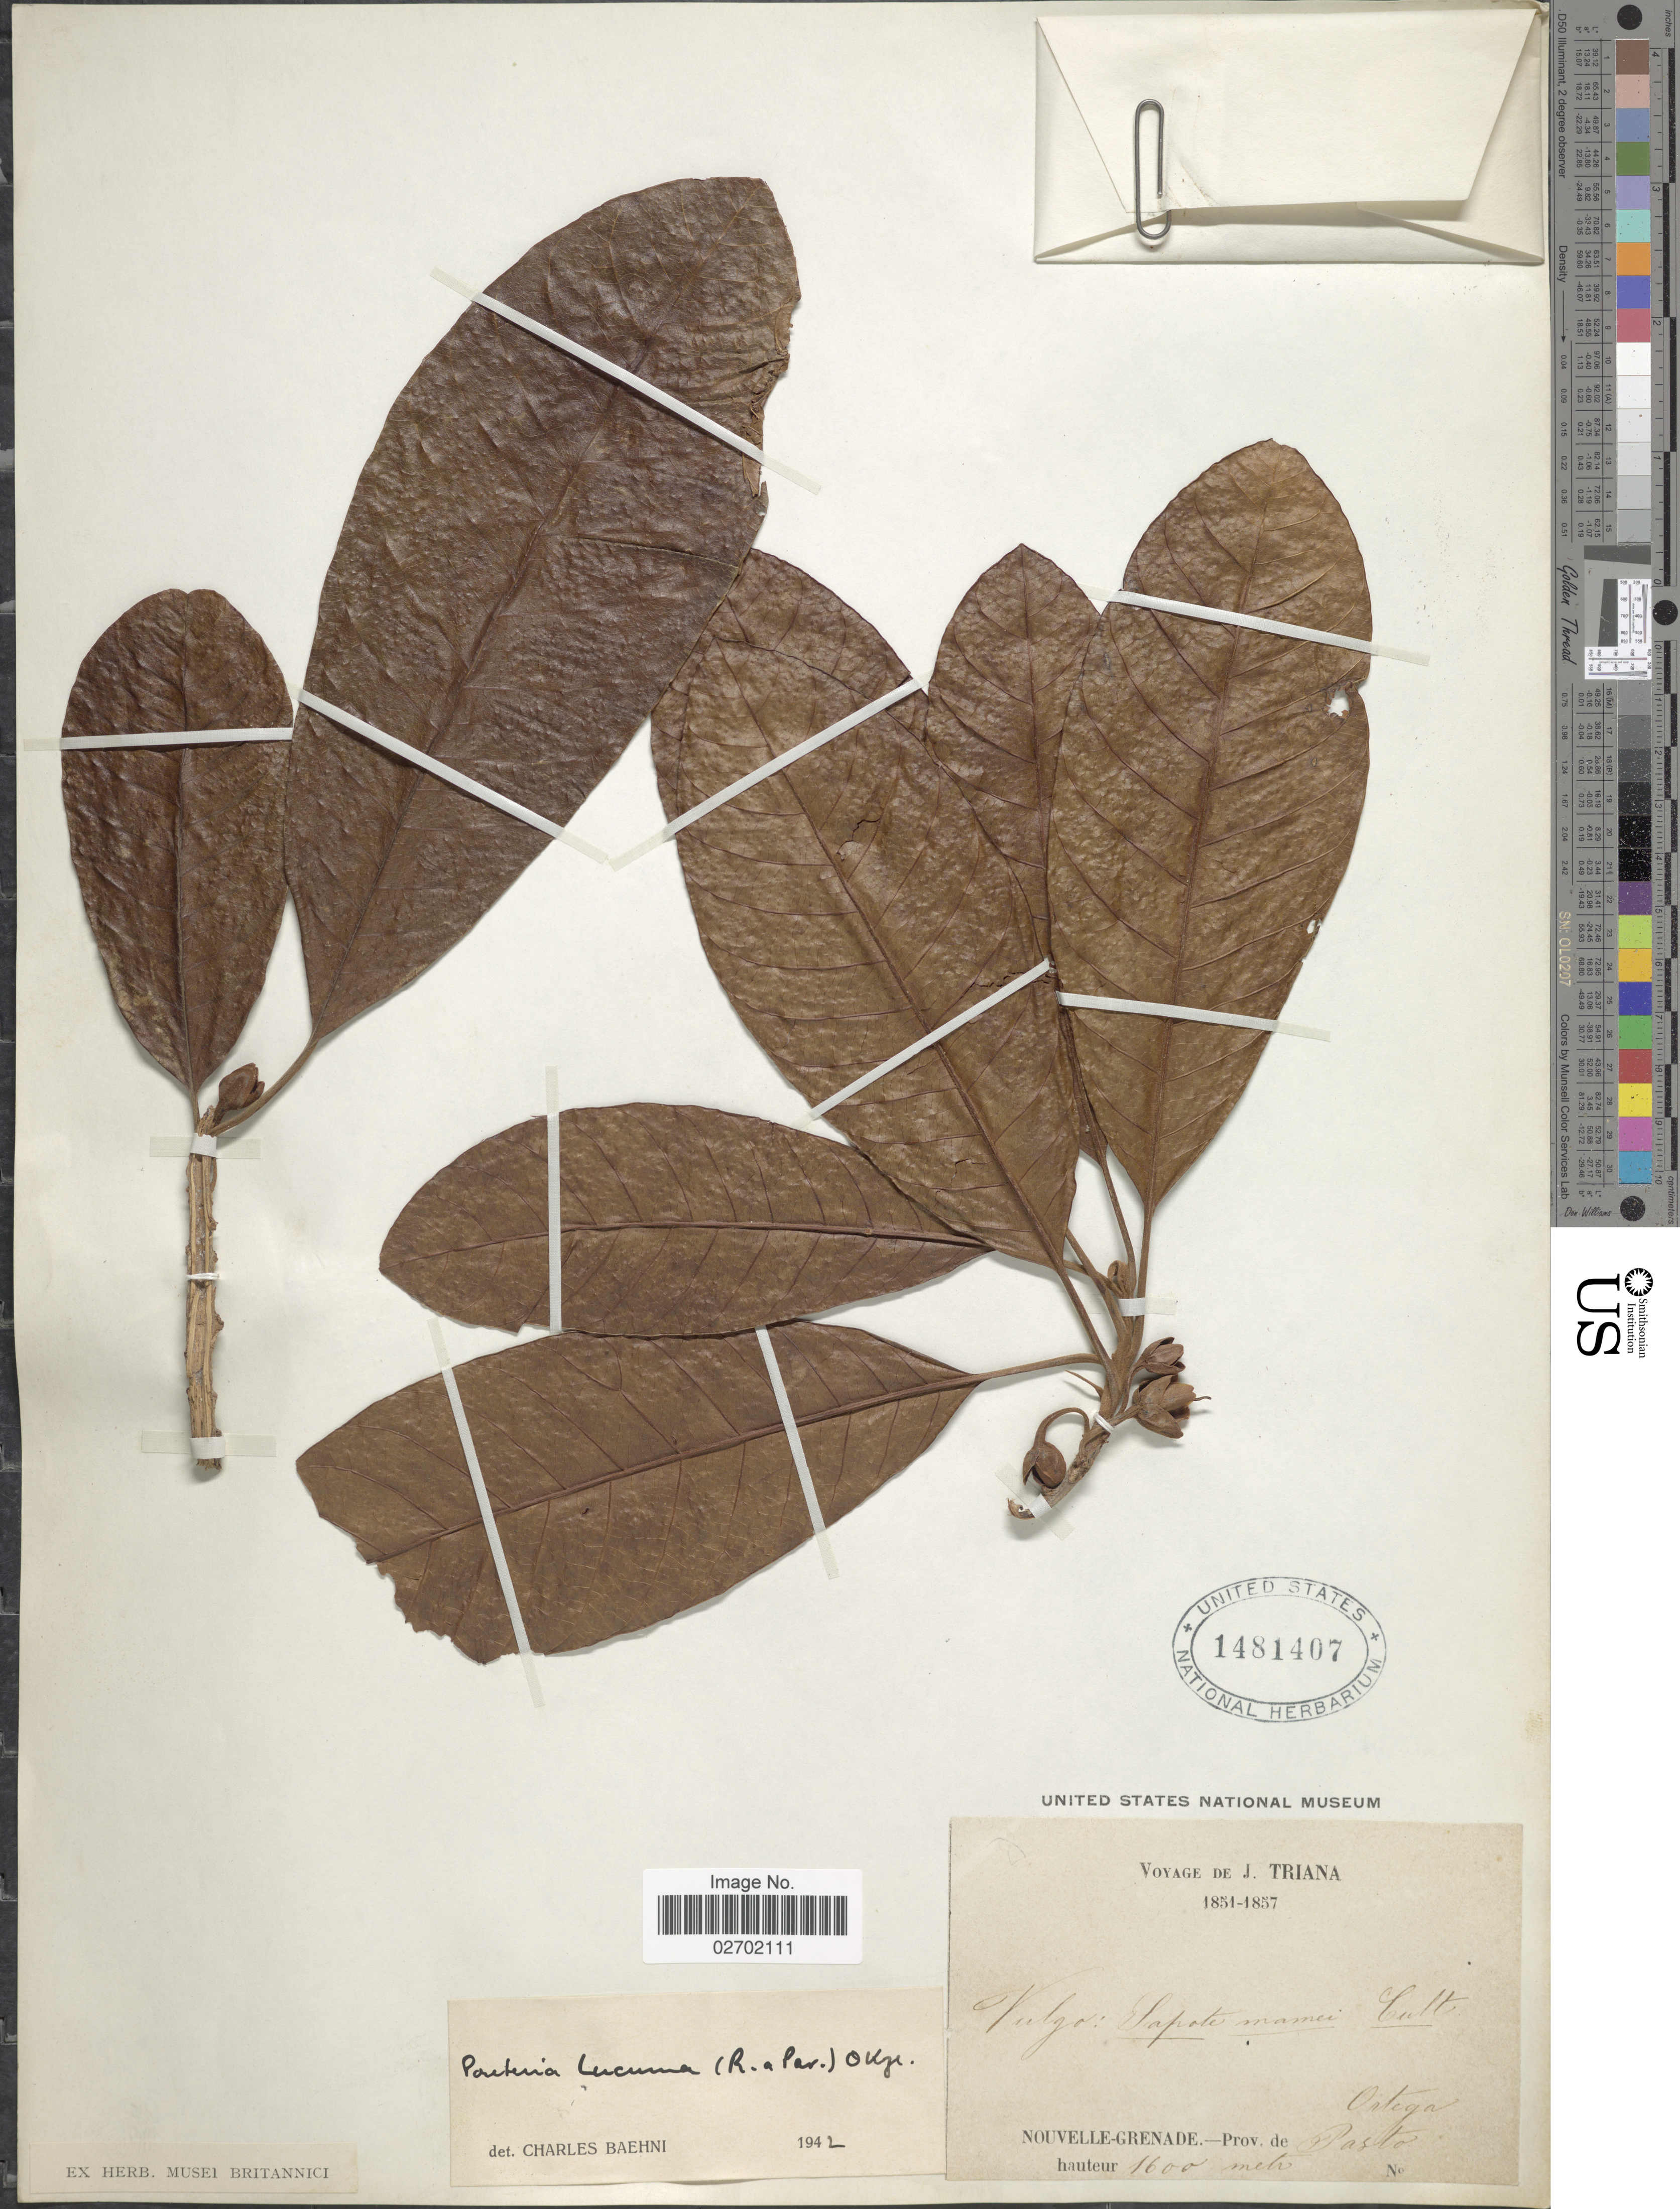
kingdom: Plantae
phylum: Tracheophyta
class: Magnoliopsida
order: Ericales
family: Sapotaceae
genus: Pouteria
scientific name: Pouteria lucuma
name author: (Ruiz & Pav.) Kuntze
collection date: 1842/1857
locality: Ortega, Novelle-Grenade - Prov. de Pasto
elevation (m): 1600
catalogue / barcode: US 1481407